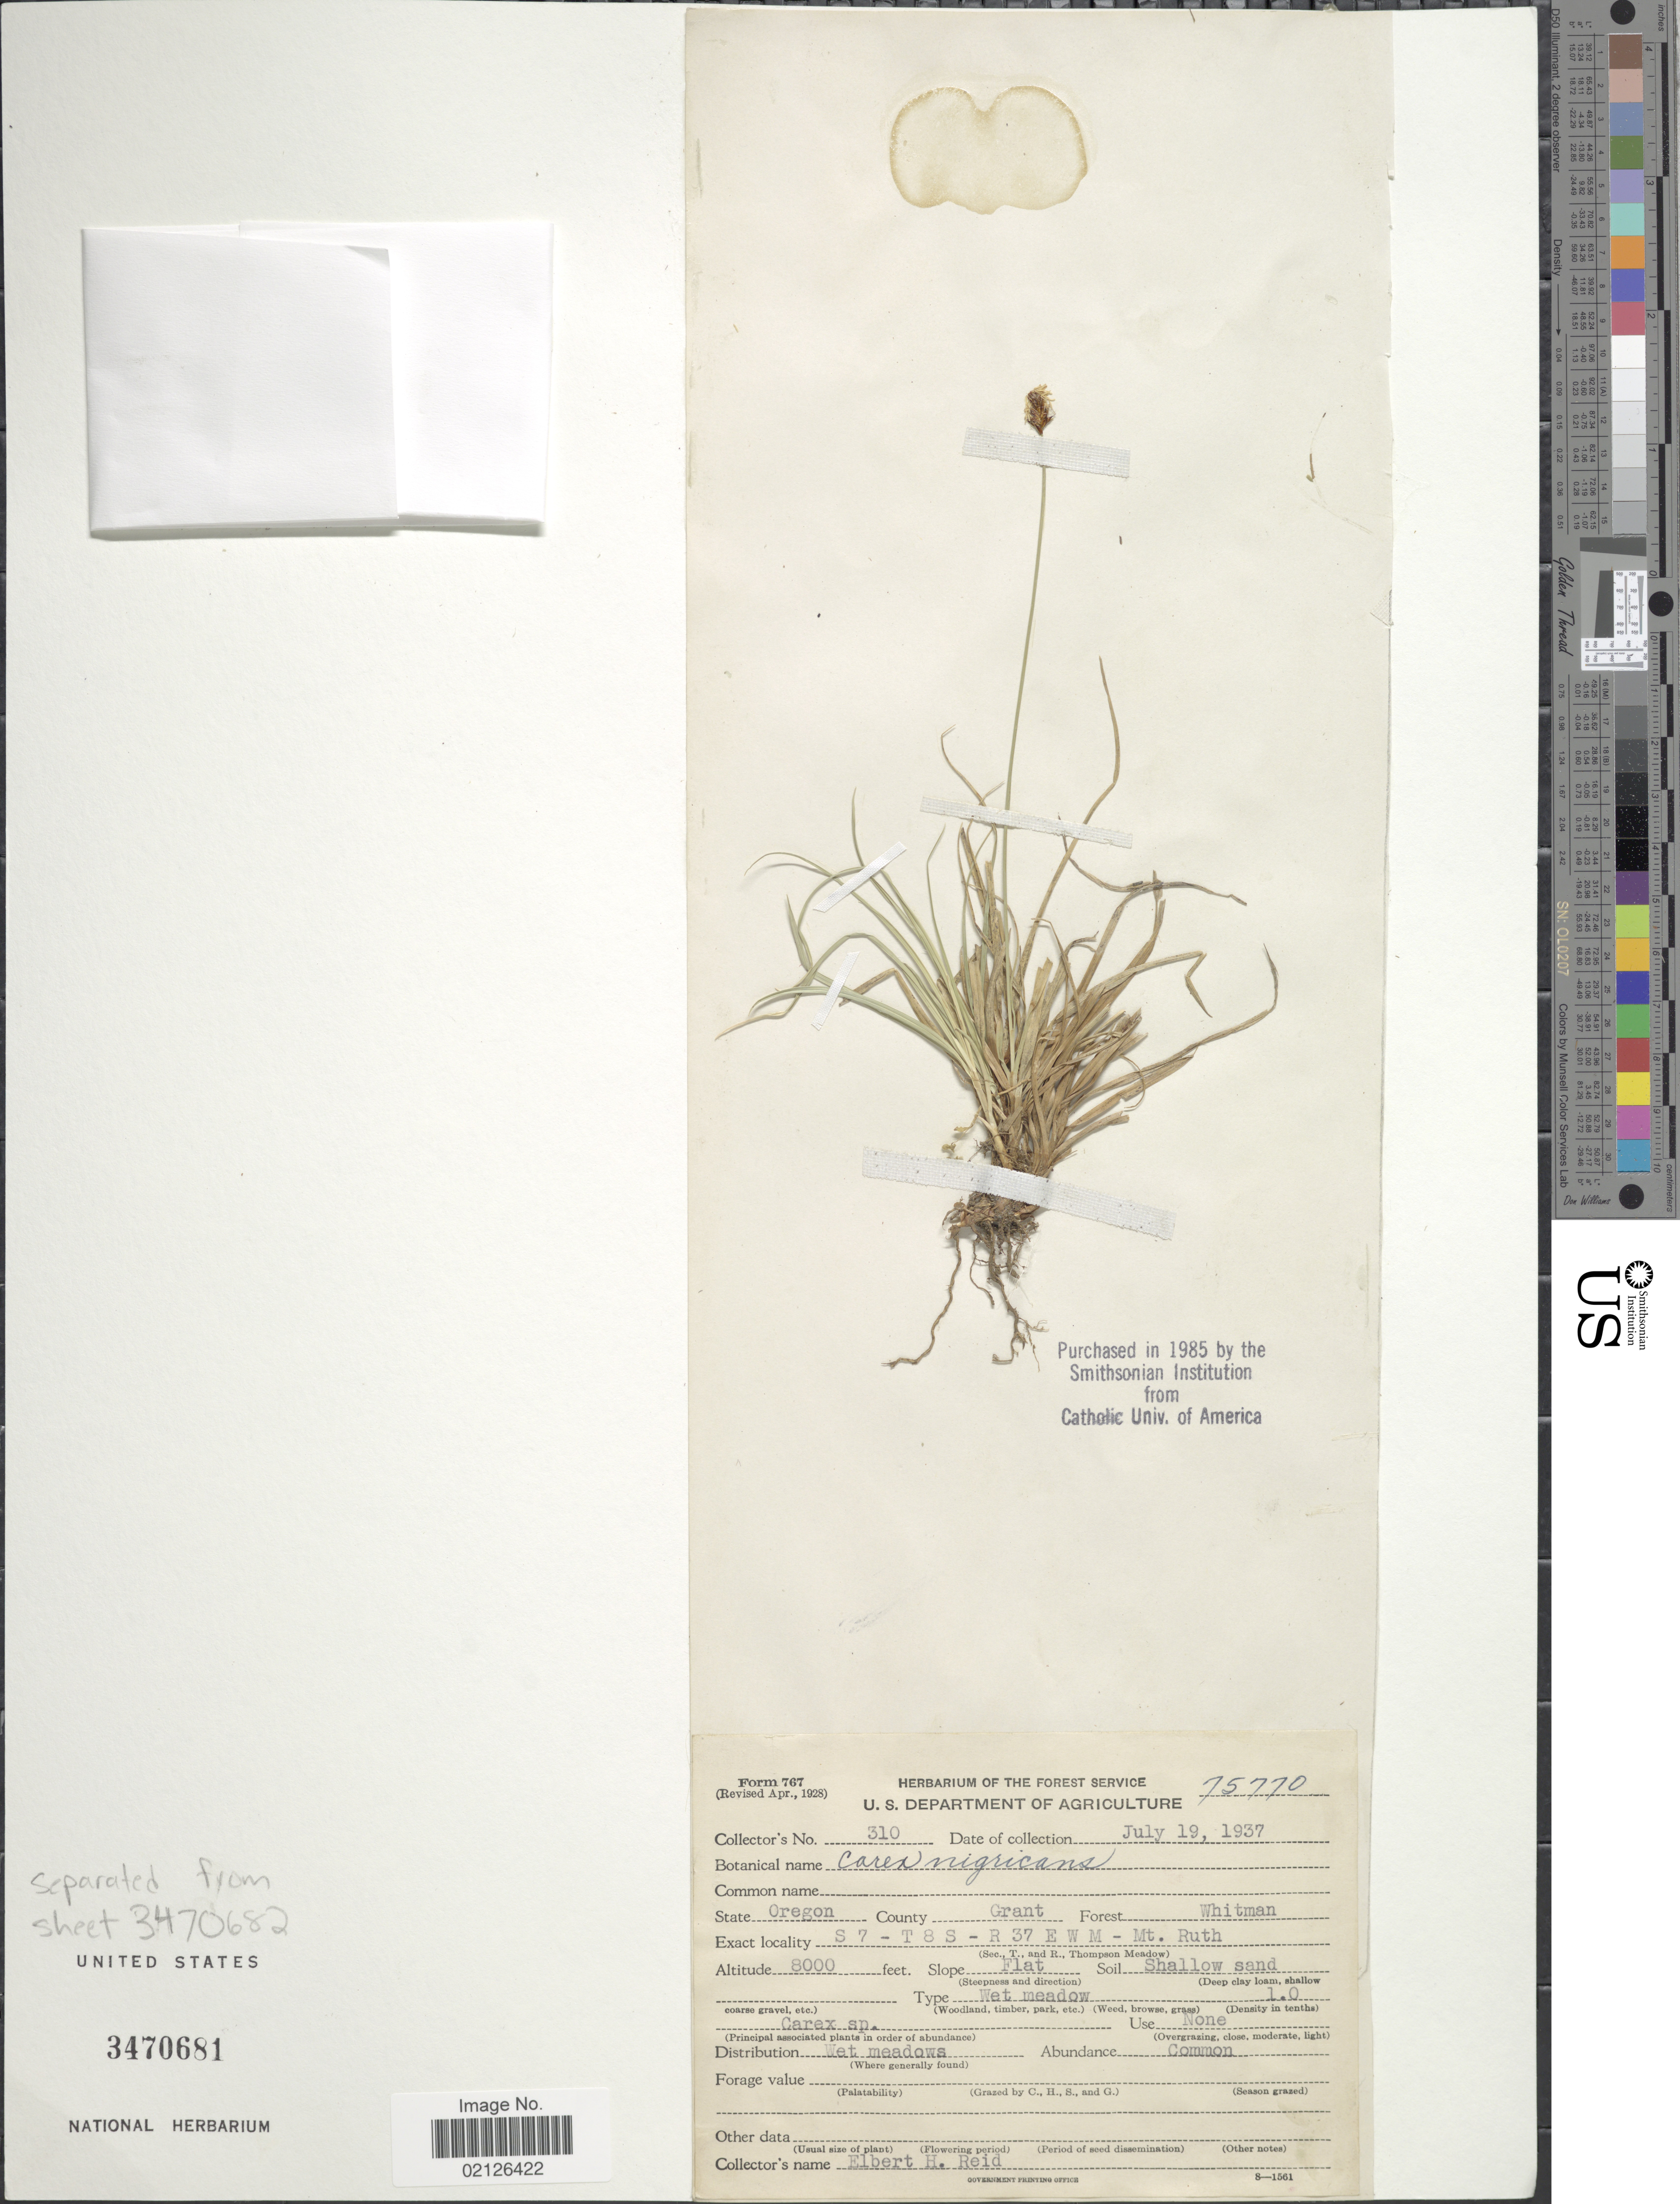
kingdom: Plantae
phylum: Tracheophyta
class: Liliopsida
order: Poales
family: Cyperaceae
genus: Carex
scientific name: Carex nigricans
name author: C.A. Mey.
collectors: E. Reid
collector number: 310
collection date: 1937-07-19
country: United States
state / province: Oregon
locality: County Grant, S7- T8S- R37 EWM- Mt. Ruth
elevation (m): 2438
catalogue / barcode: US 3470681